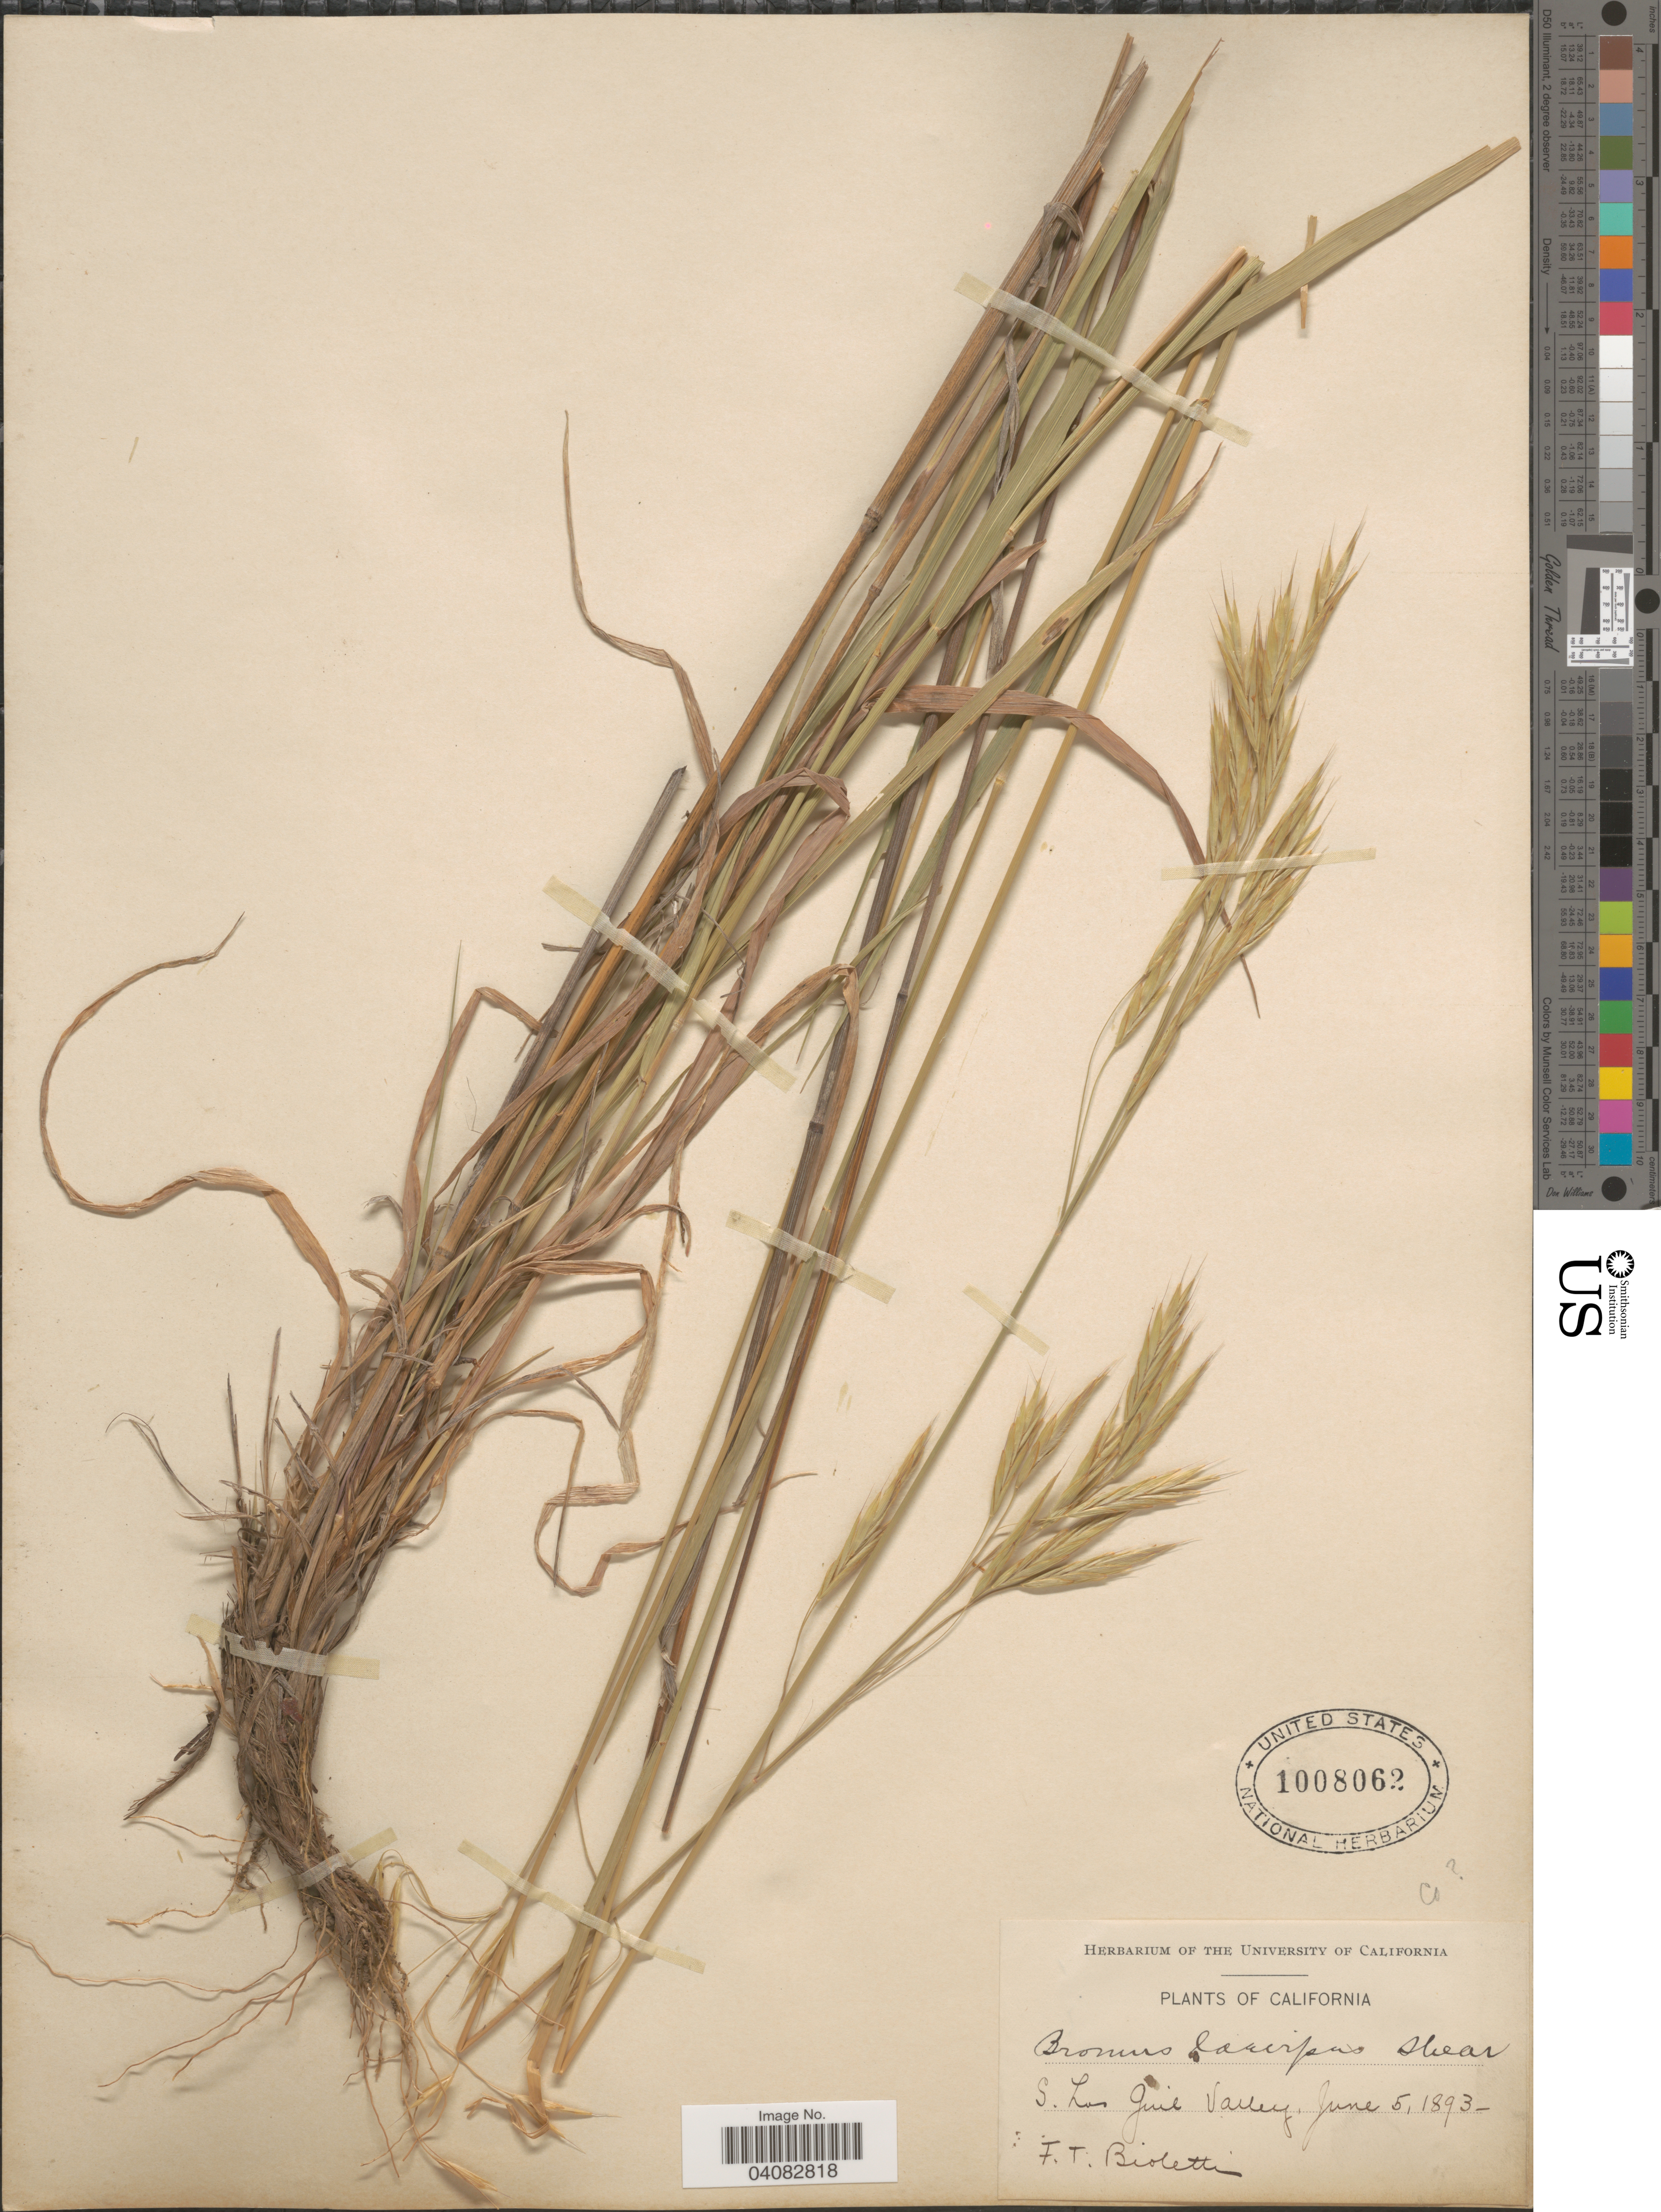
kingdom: Plantae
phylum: Tracheophyta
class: Liliopsida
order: Poales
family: Poaceae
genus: Bromus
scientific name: Bromus laevipes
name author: Shear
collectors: F. T. Bioletti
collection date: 1893-06-05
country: United States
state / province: California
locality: S. Los Guil Valley.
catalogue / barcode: US 1008062